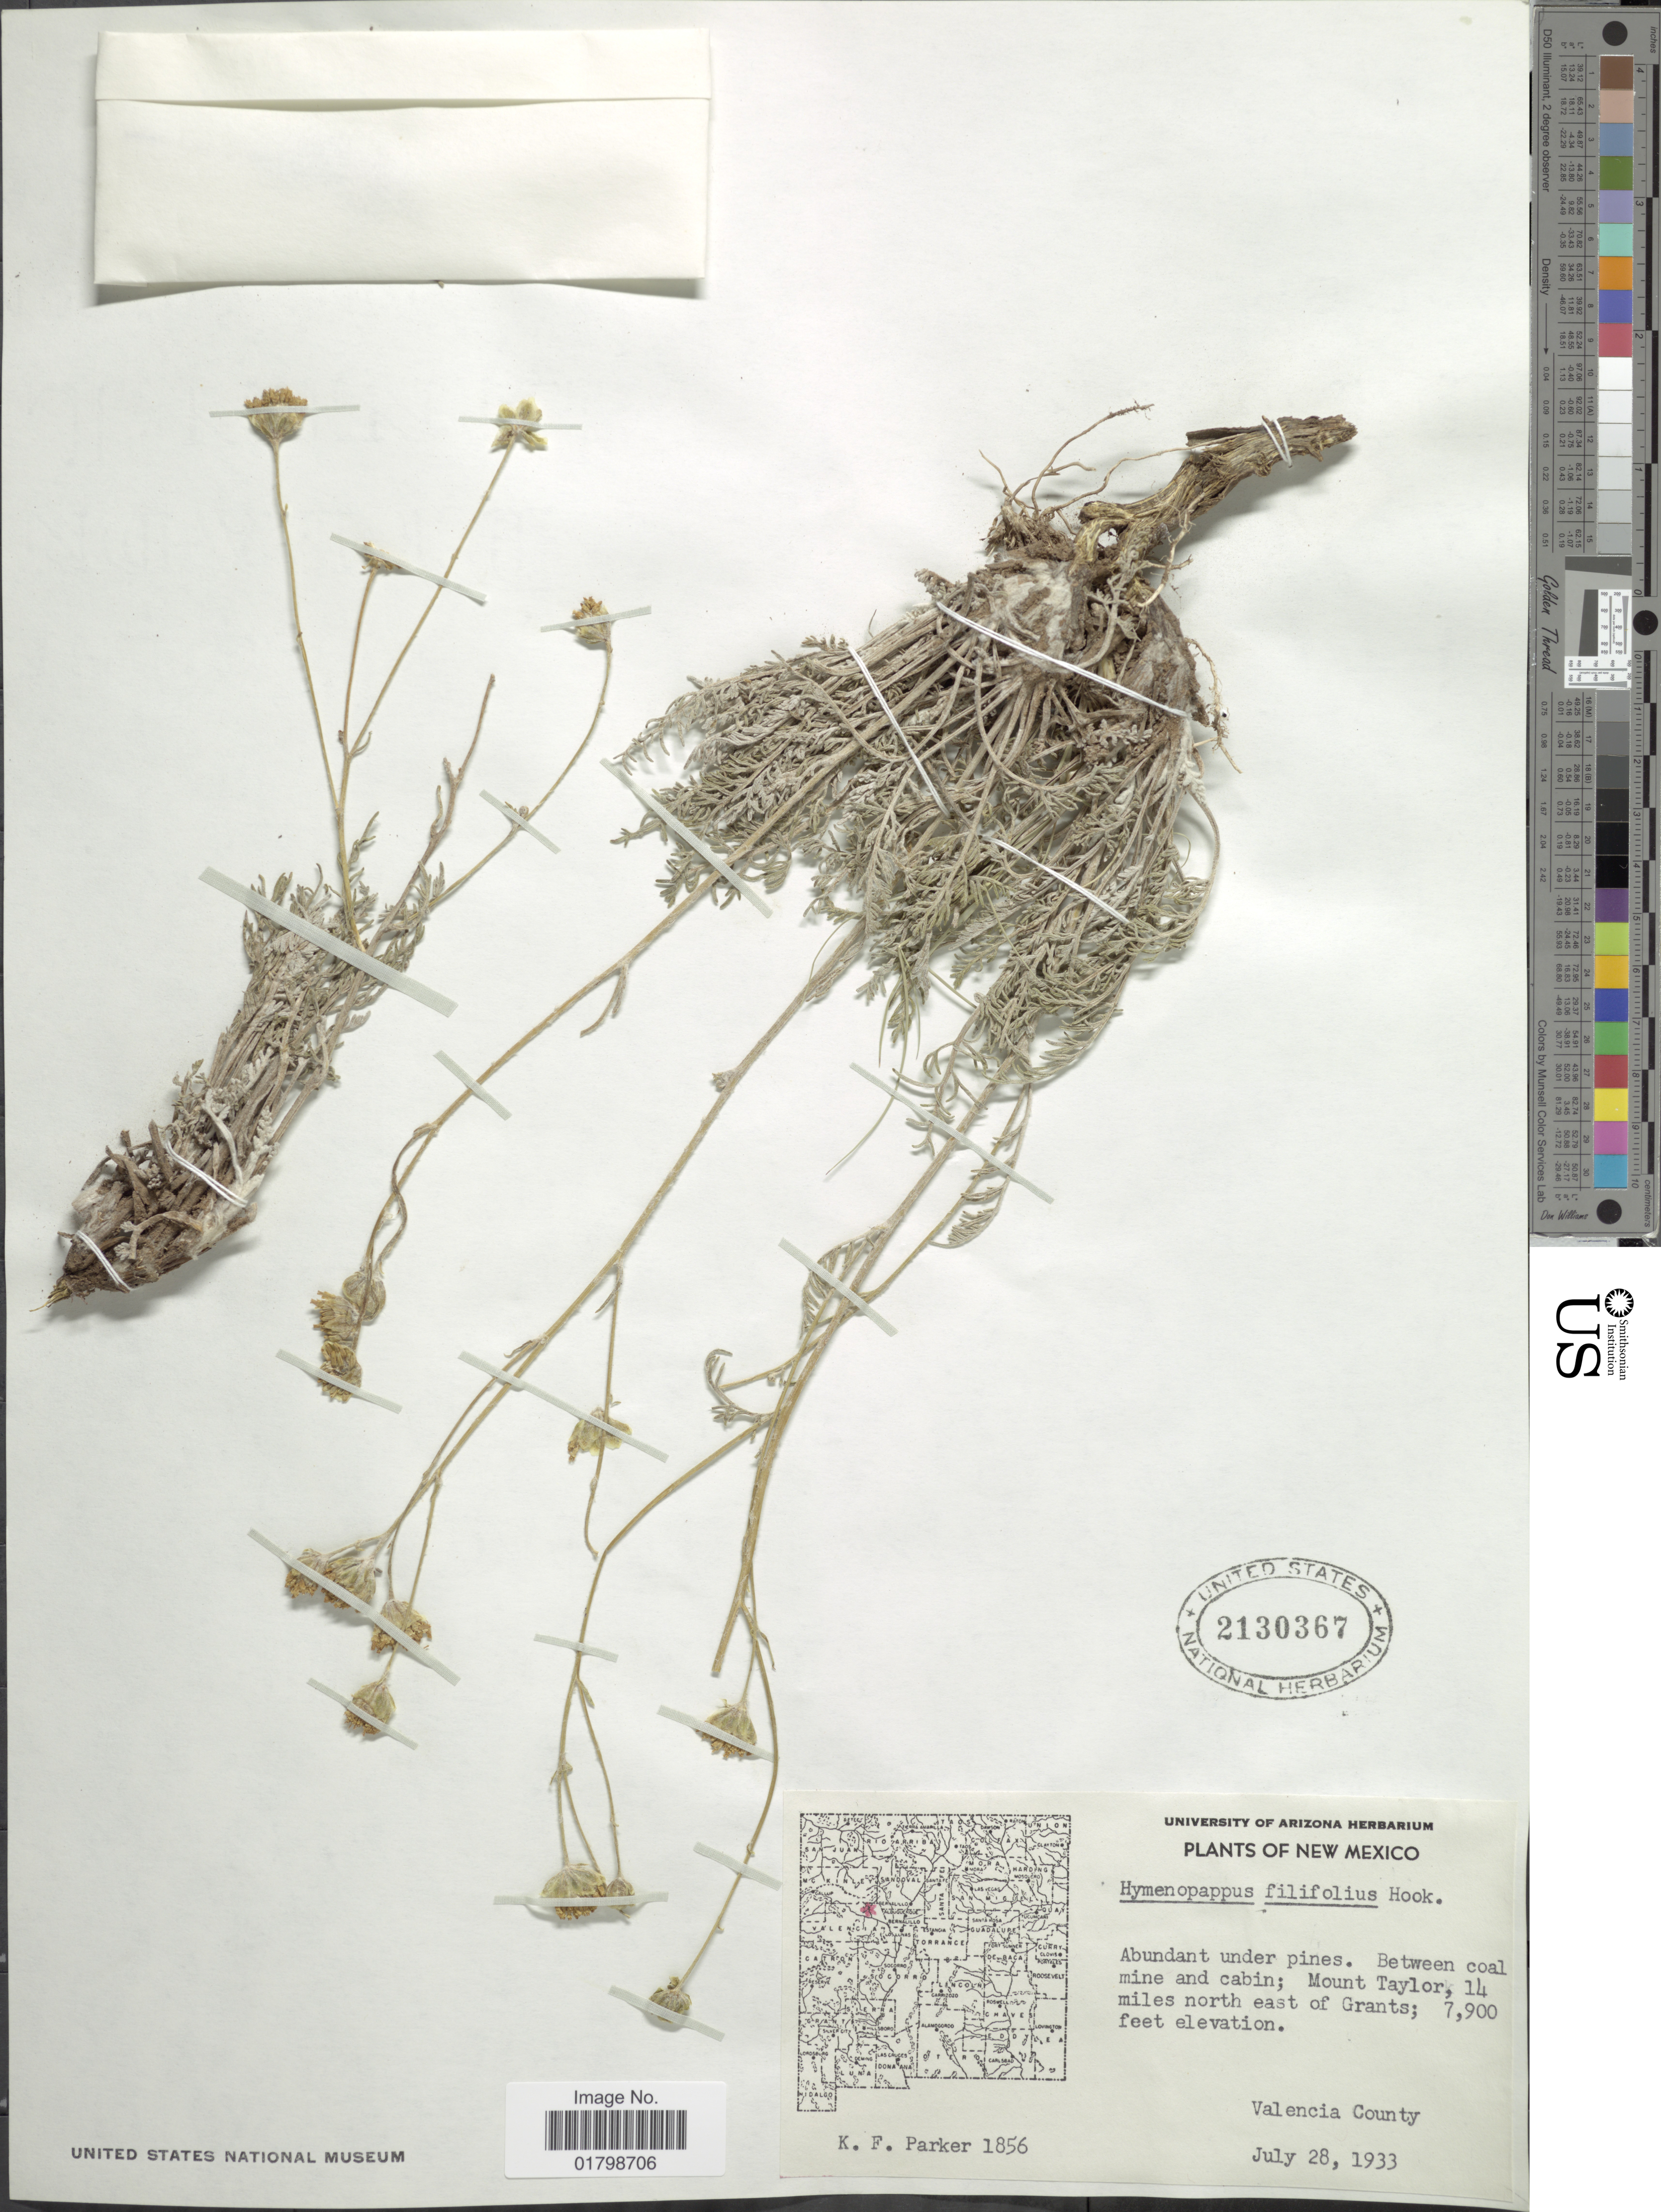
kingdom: Plantae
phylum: Tracheophyta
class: Magnoliopsida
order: Asterales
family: Asteraceae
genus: Hymenopappus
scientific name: Hymenopappus filifolius var. cinereus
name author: (Rydb.) I.M. Johnst.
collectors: K. F. Parker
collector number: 1856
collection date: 1933-07-28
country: United States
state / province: New Mexico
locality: Between coal mine and cabin; Mount Taylor, 14 miles north east of Grants, Valencia County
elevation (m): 2408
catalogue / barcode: US 2130367